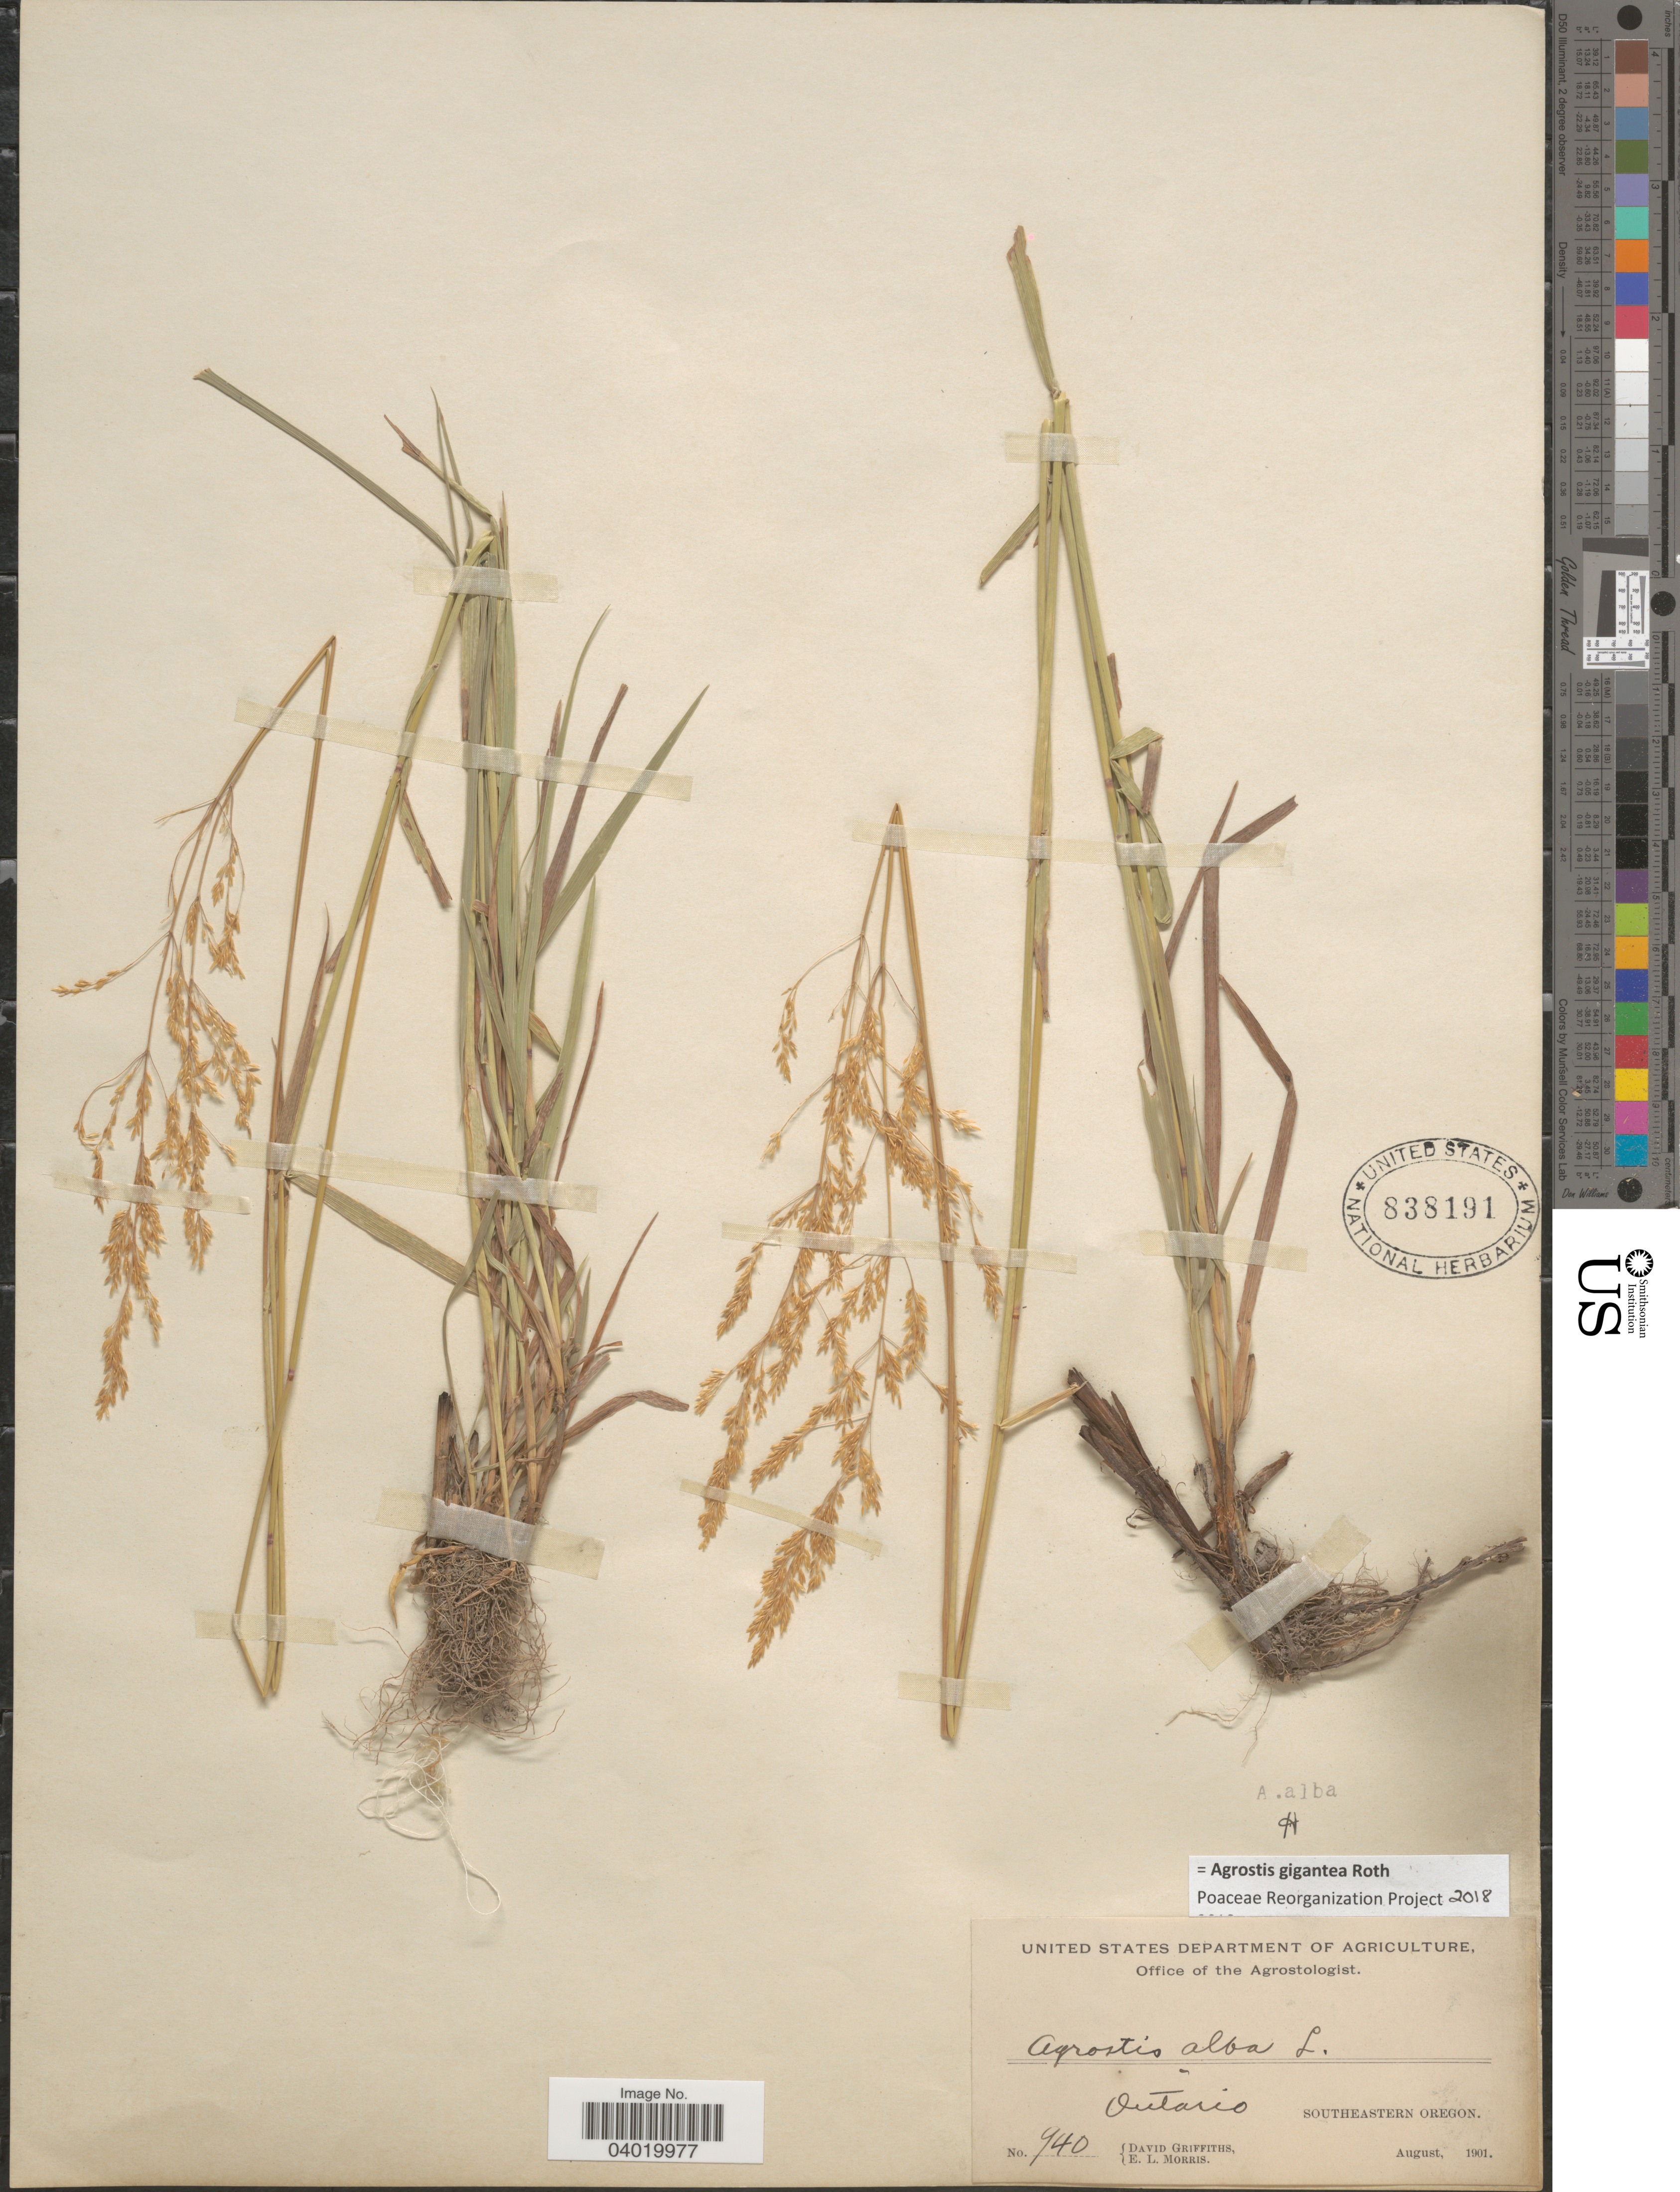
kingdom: Plantae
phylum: Tracheophyta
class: Liliopsida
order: Poales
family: Poaceae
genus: Agrostis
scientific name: Agrostis gigantea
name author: Roth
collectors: D. Griffiths & E. Morris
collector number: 940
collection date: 1901-08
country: United States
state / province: Oregon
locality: Ontario. Southeastern Oregon.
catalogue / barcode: US 838191